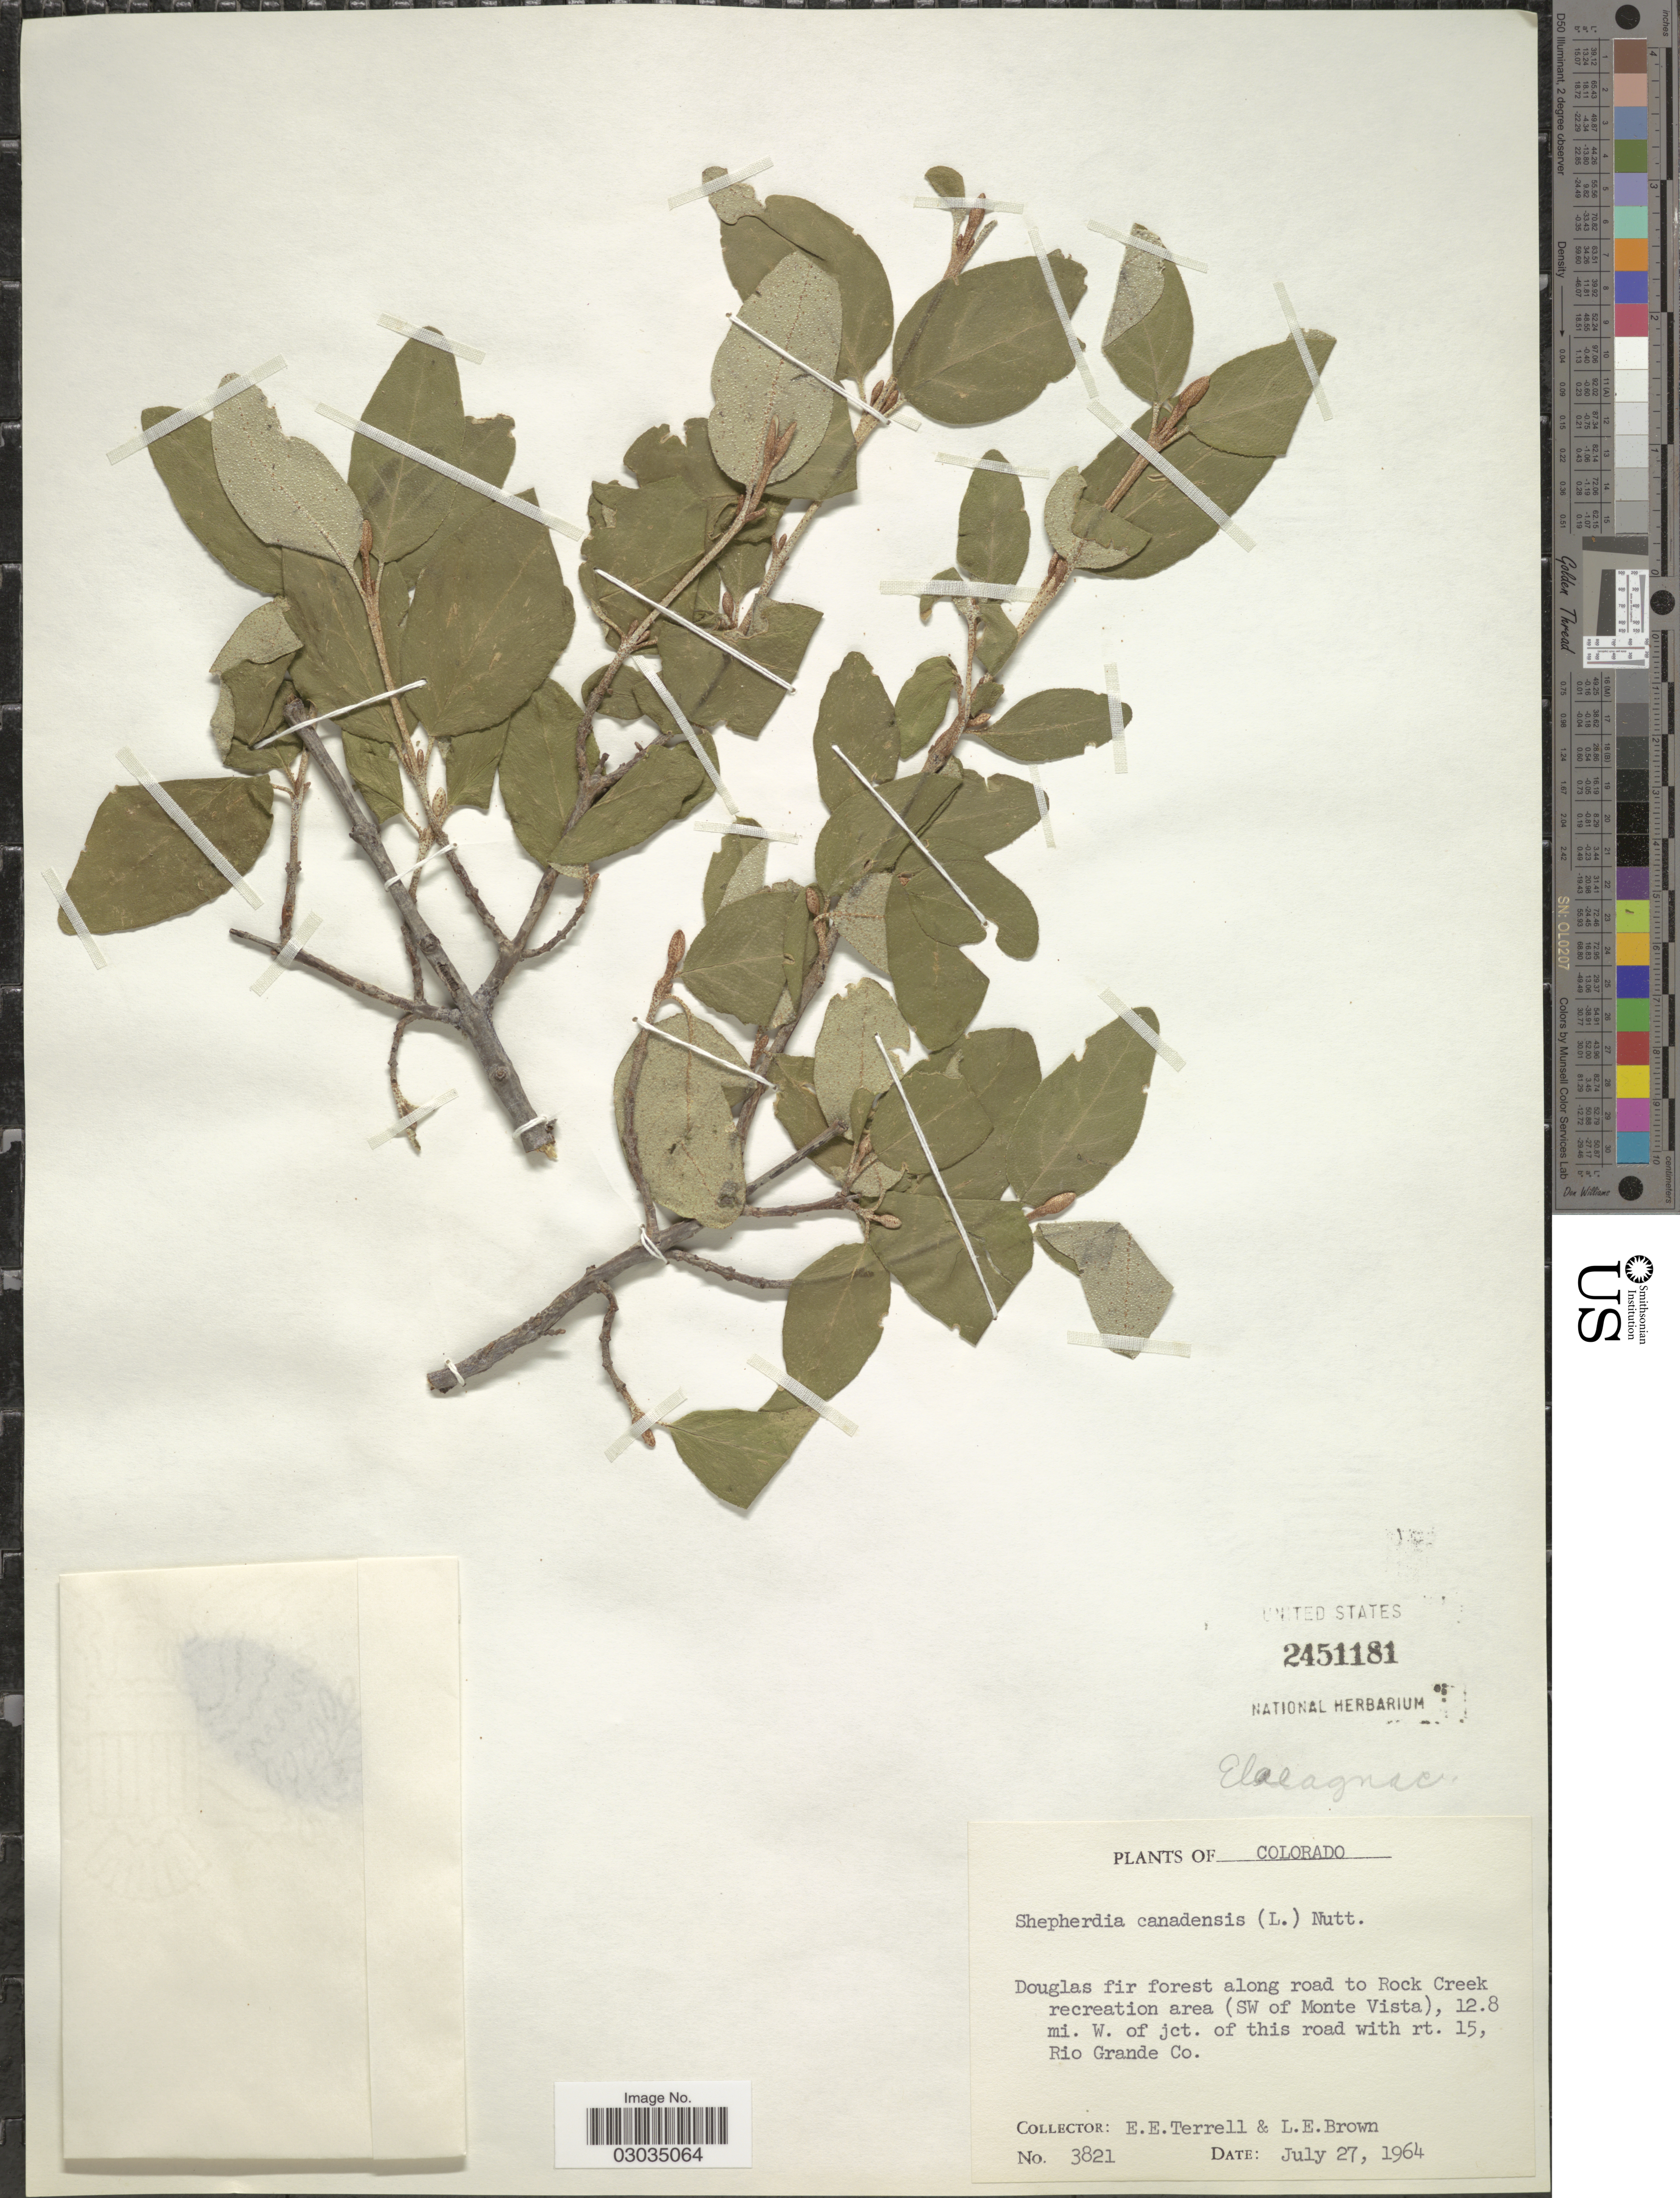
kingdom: Plantae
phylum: Tracheophyta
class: Magnoliopsida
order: Rosales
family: Elaeagnaceae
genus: Shepherdia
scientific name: Shepherdia canadensis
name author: (L.) Nutt.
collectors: E. E. Terrell & L. E. Brown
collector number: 3821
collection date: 1964-07-27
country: United States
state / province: Colorado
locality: Douglas fir forest along road to Rock Creek recreation area (SW of Monte Vista), 12.8 mi. W. of jct. of this road with rt. 15, Rio Grande Co.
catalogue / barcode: US 2451181